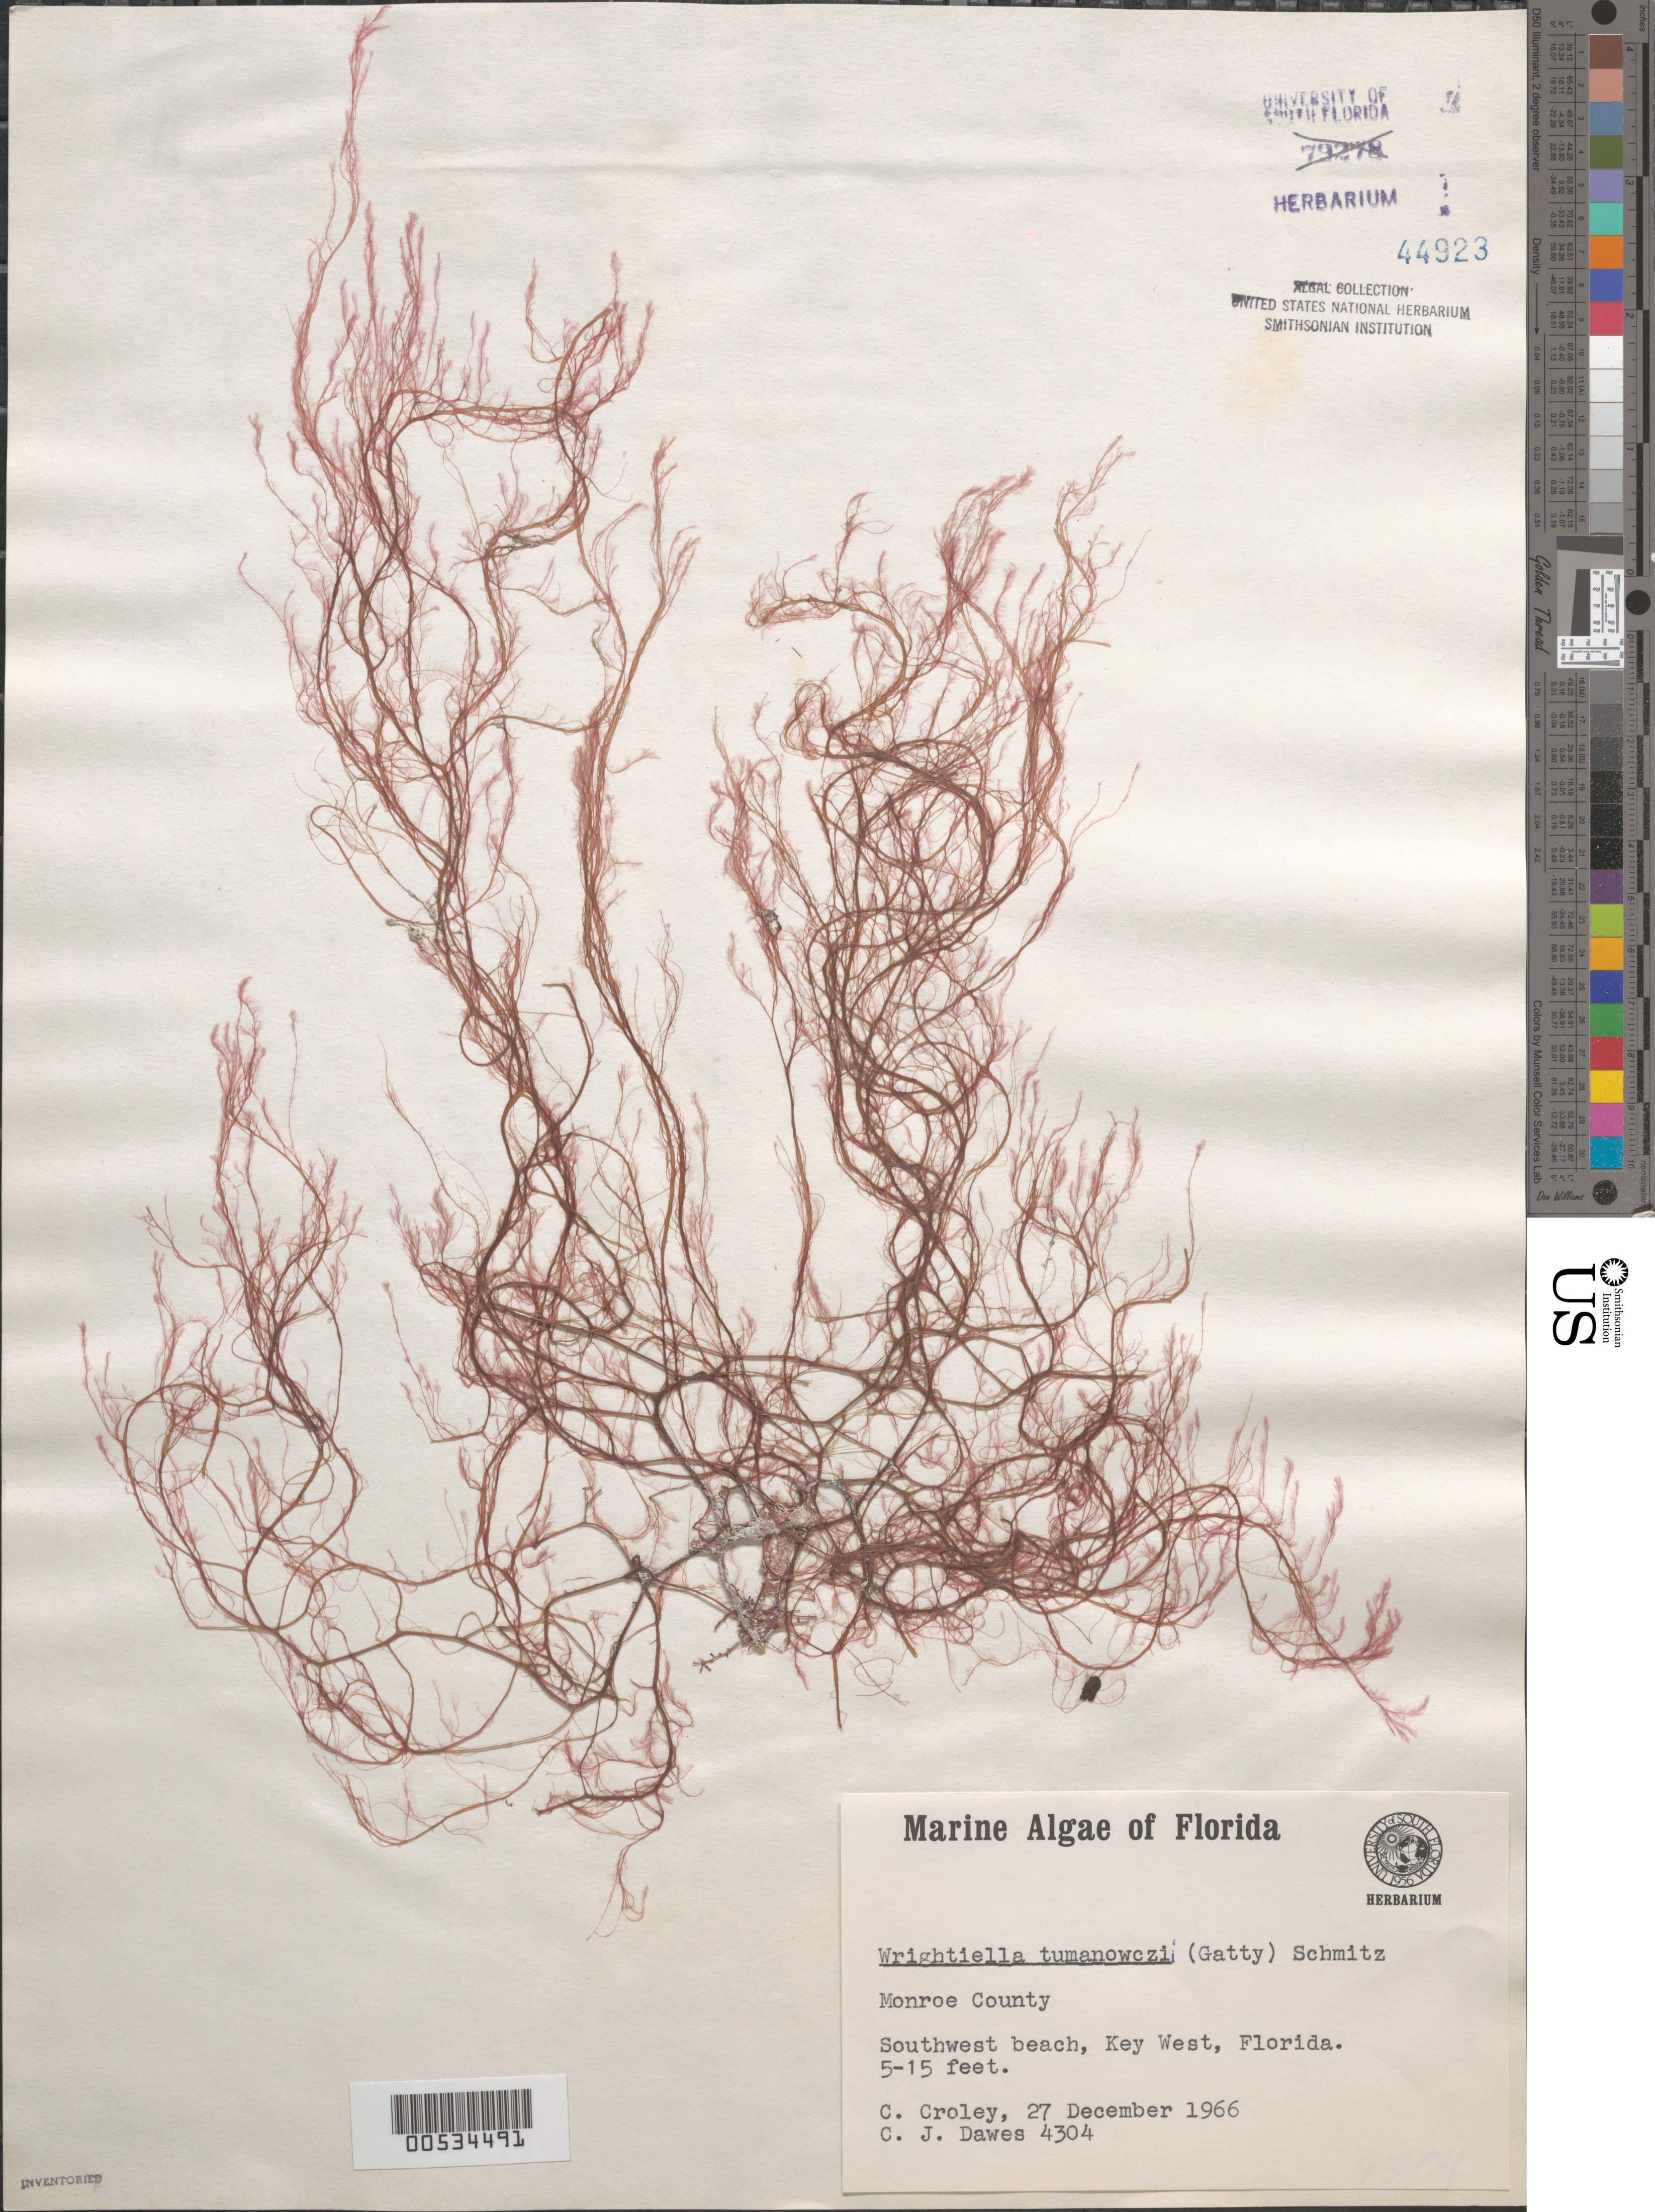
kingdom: Plantae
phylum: Rhodophyta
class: Florideophyceae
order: Ceramiales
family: Rhodomelaceae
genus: Wrightiella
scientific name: Wrightiella tumanowiczii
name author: (Gatty ex Harv.) F. Schmitz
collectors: F. C. Croley & C. Dawes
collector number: Cjd 4304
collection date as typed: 27 Dec 1966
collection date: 1966-12-27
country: United States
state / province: Florida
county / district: Monroe County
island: Key West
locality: Southwest beach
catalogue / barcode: US 44923